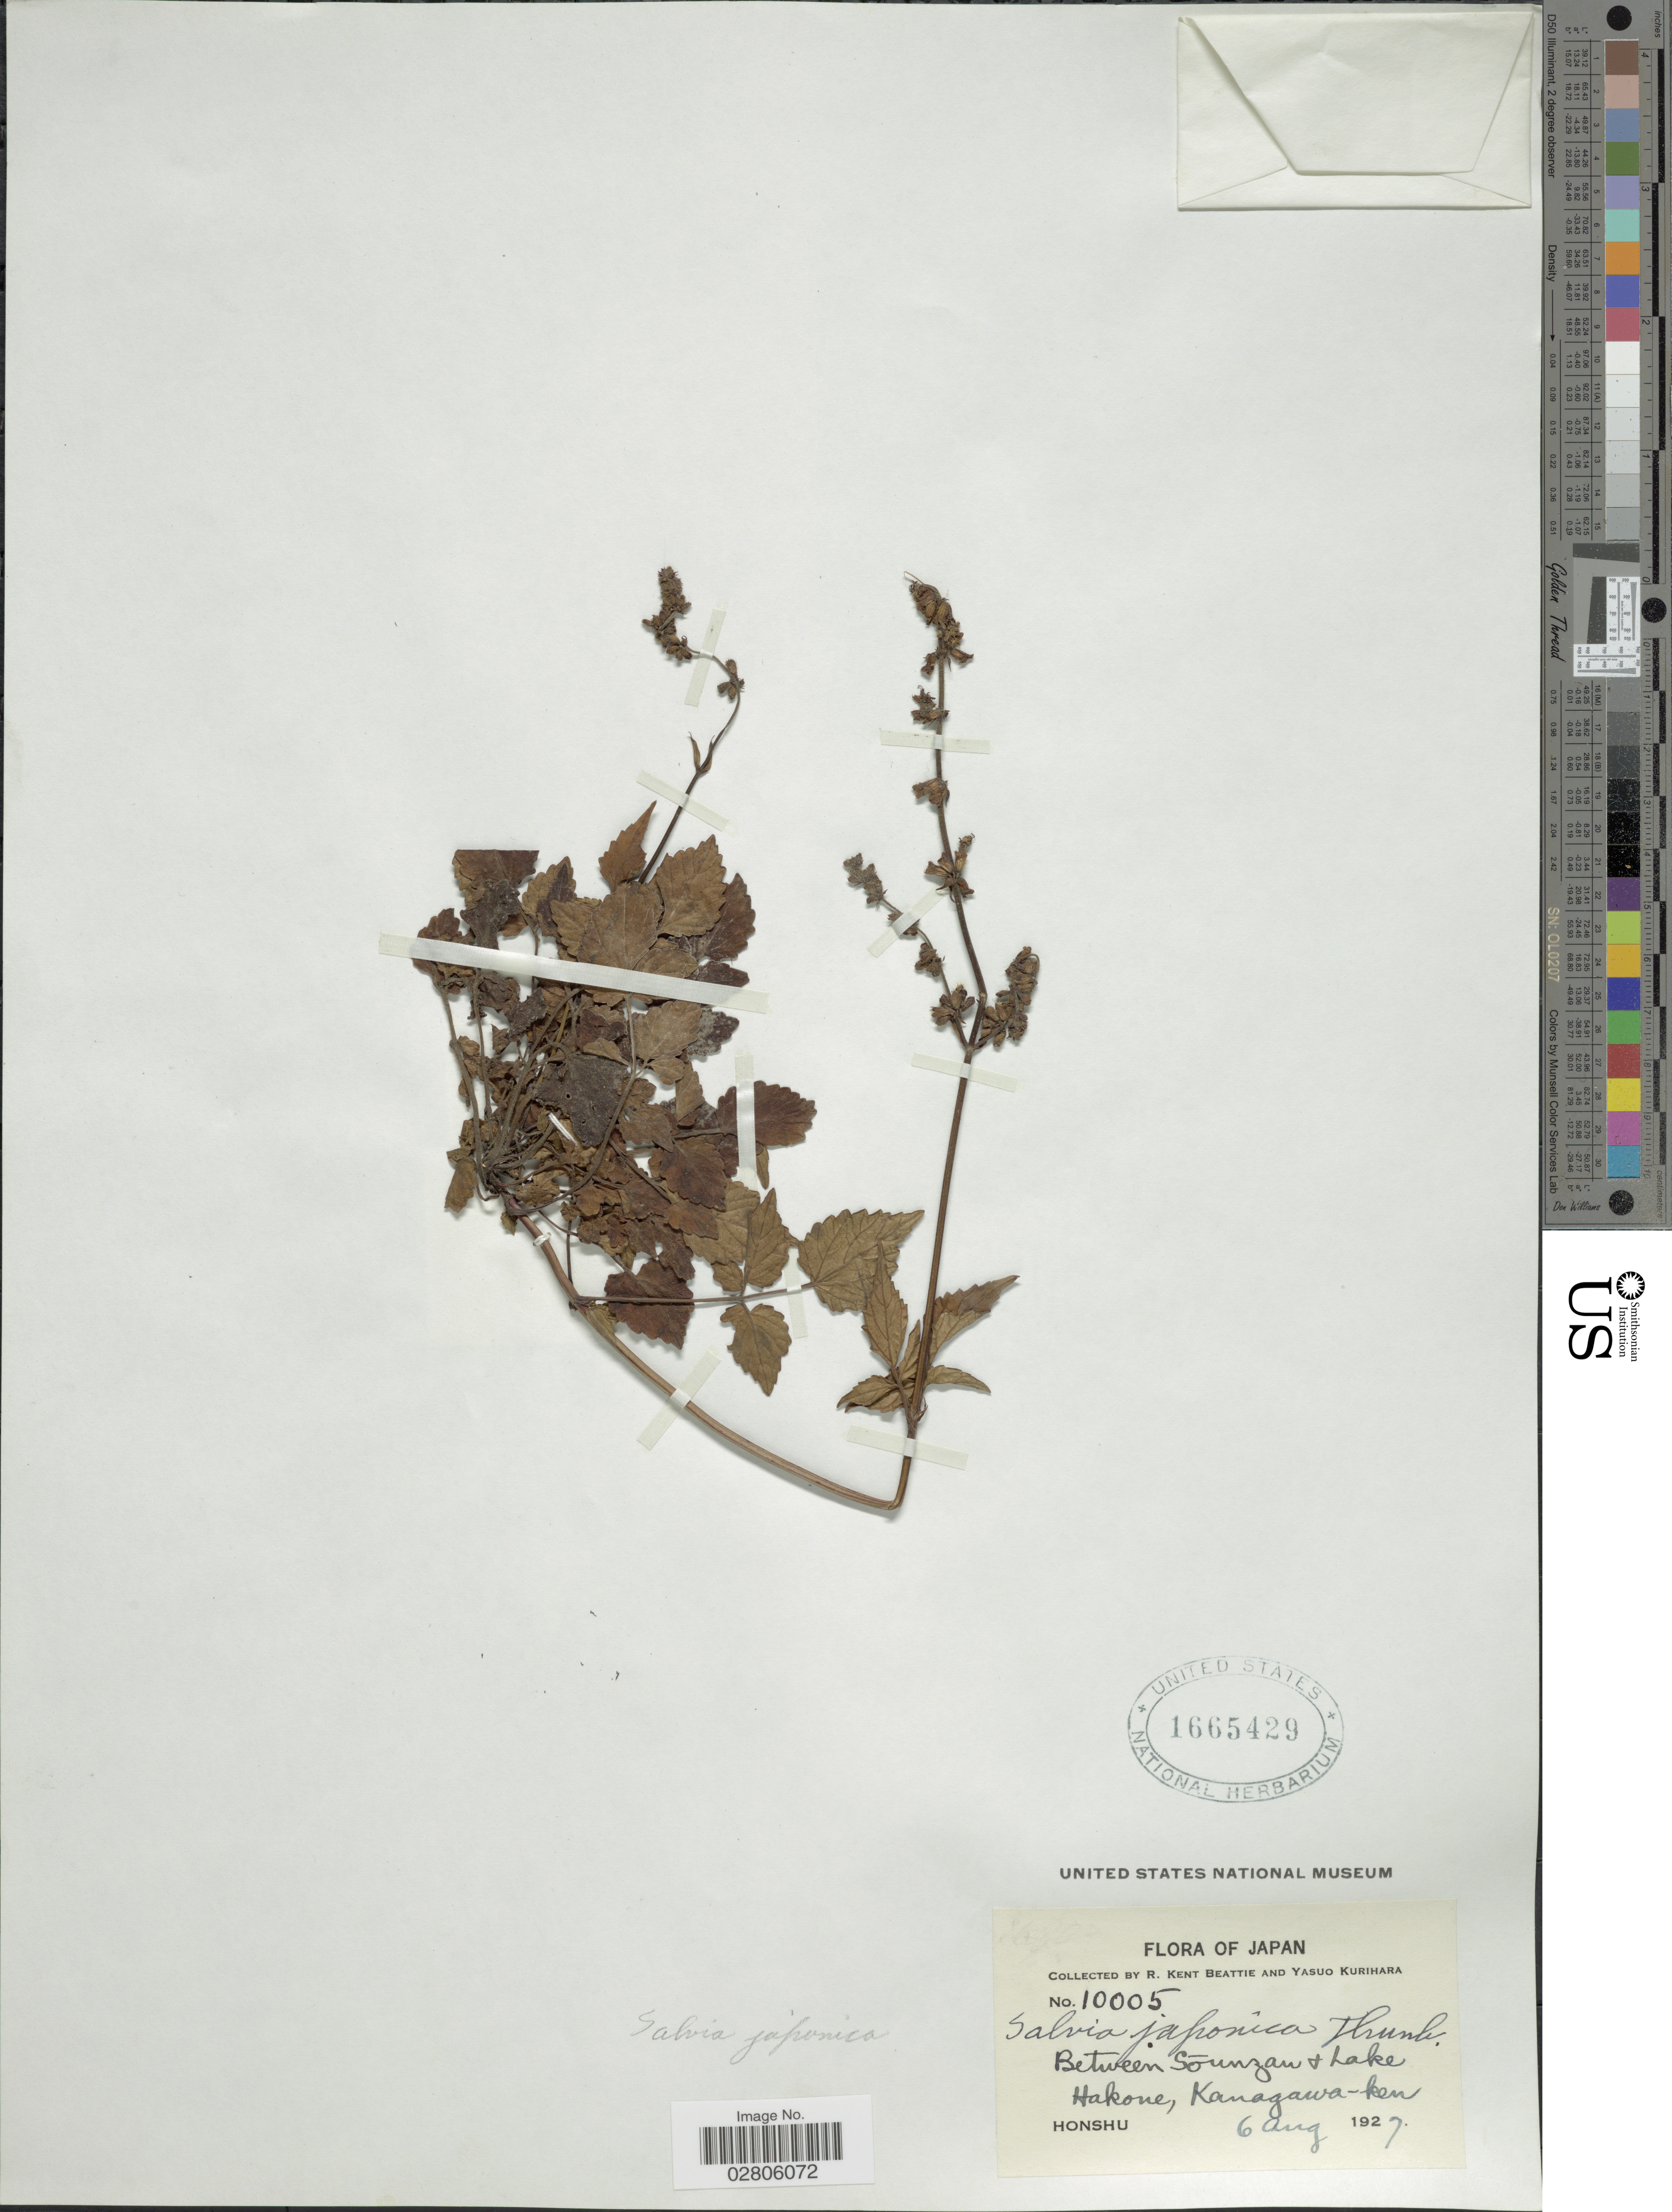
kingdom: Plantae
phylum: Tracheophyta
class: Magnoliopsida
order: Lamiales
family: Lamiaceae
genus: Salvia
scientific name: Salvia japonica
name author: Thunb.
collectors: R. K. Beattie & Y. Kurihara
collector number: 10005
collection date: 1927-08-06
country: Japan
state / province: Kanagawa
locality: Between Sóunzau & Lake Hakone, Kanagawa-ken.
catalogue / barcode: US 1665429